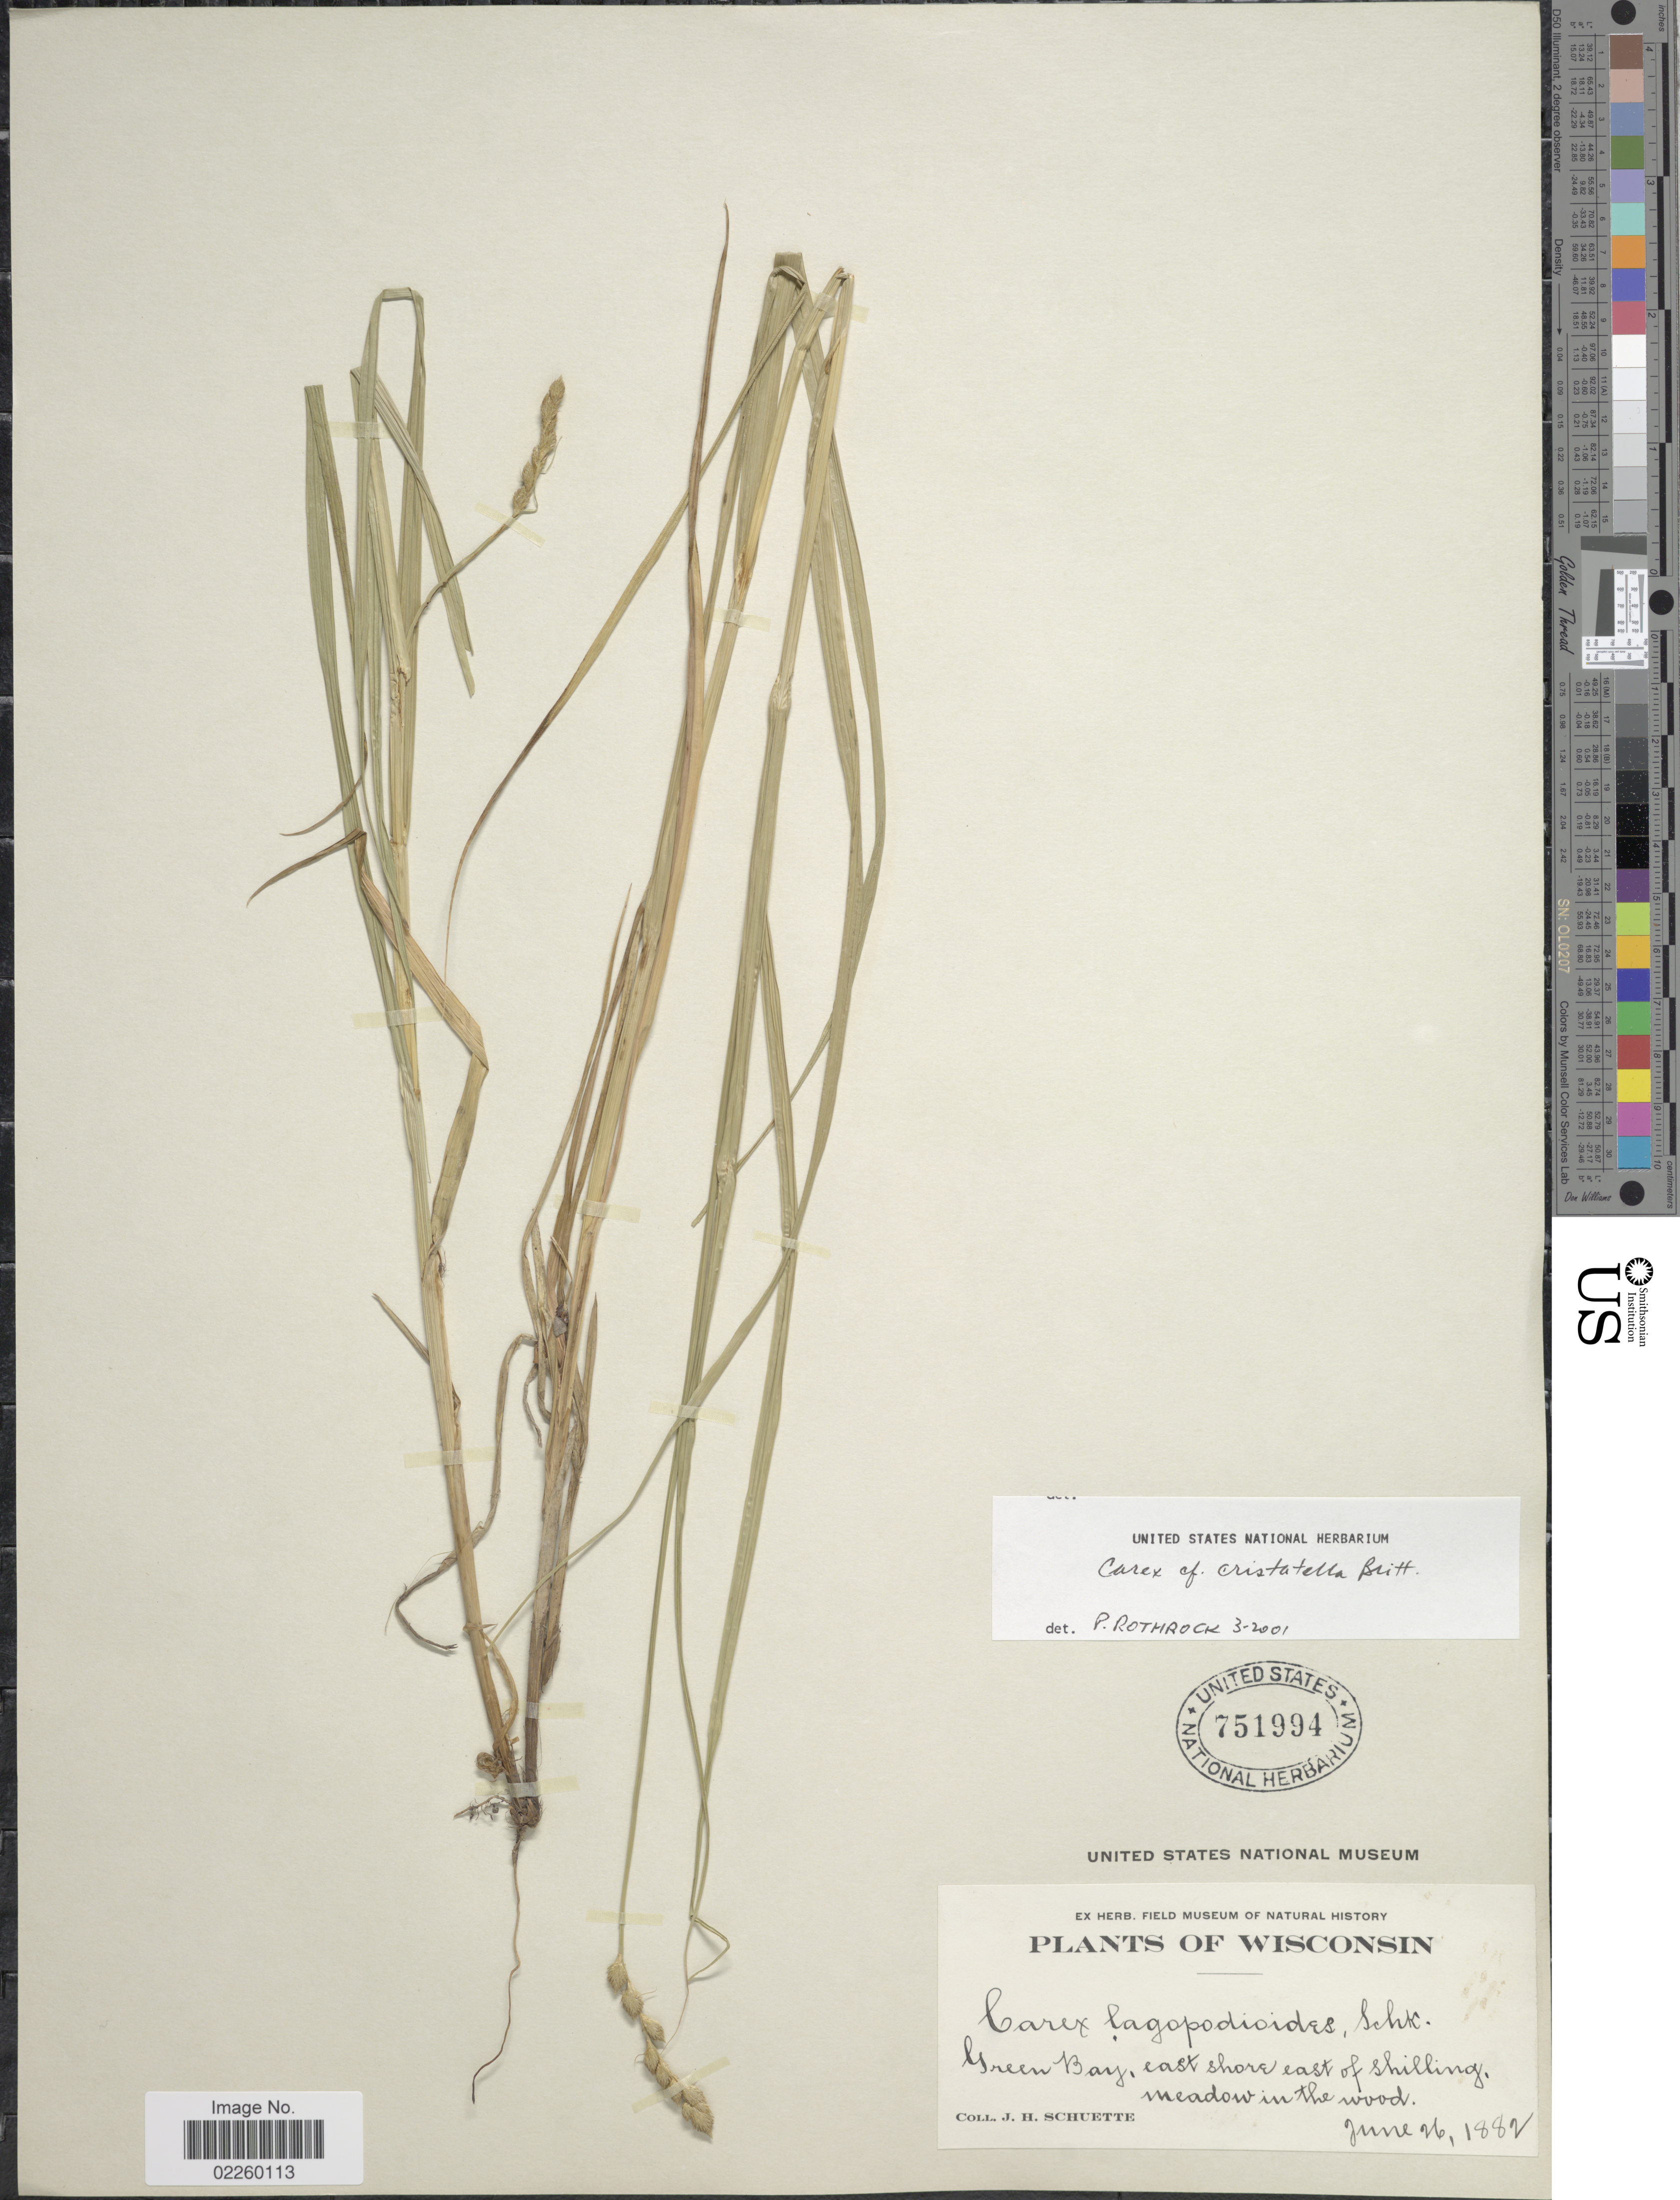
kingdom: Plantae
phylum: Tracheophyta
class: Liliopsida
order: Poales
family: Cyperaceae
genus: Carex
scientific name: Carex cristatella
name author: Britton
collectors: J. H. Schuette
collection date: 1882-06-26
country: United States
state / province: Wisconsin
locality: Green Bay, east shore of Shilling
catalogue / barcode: US 751994